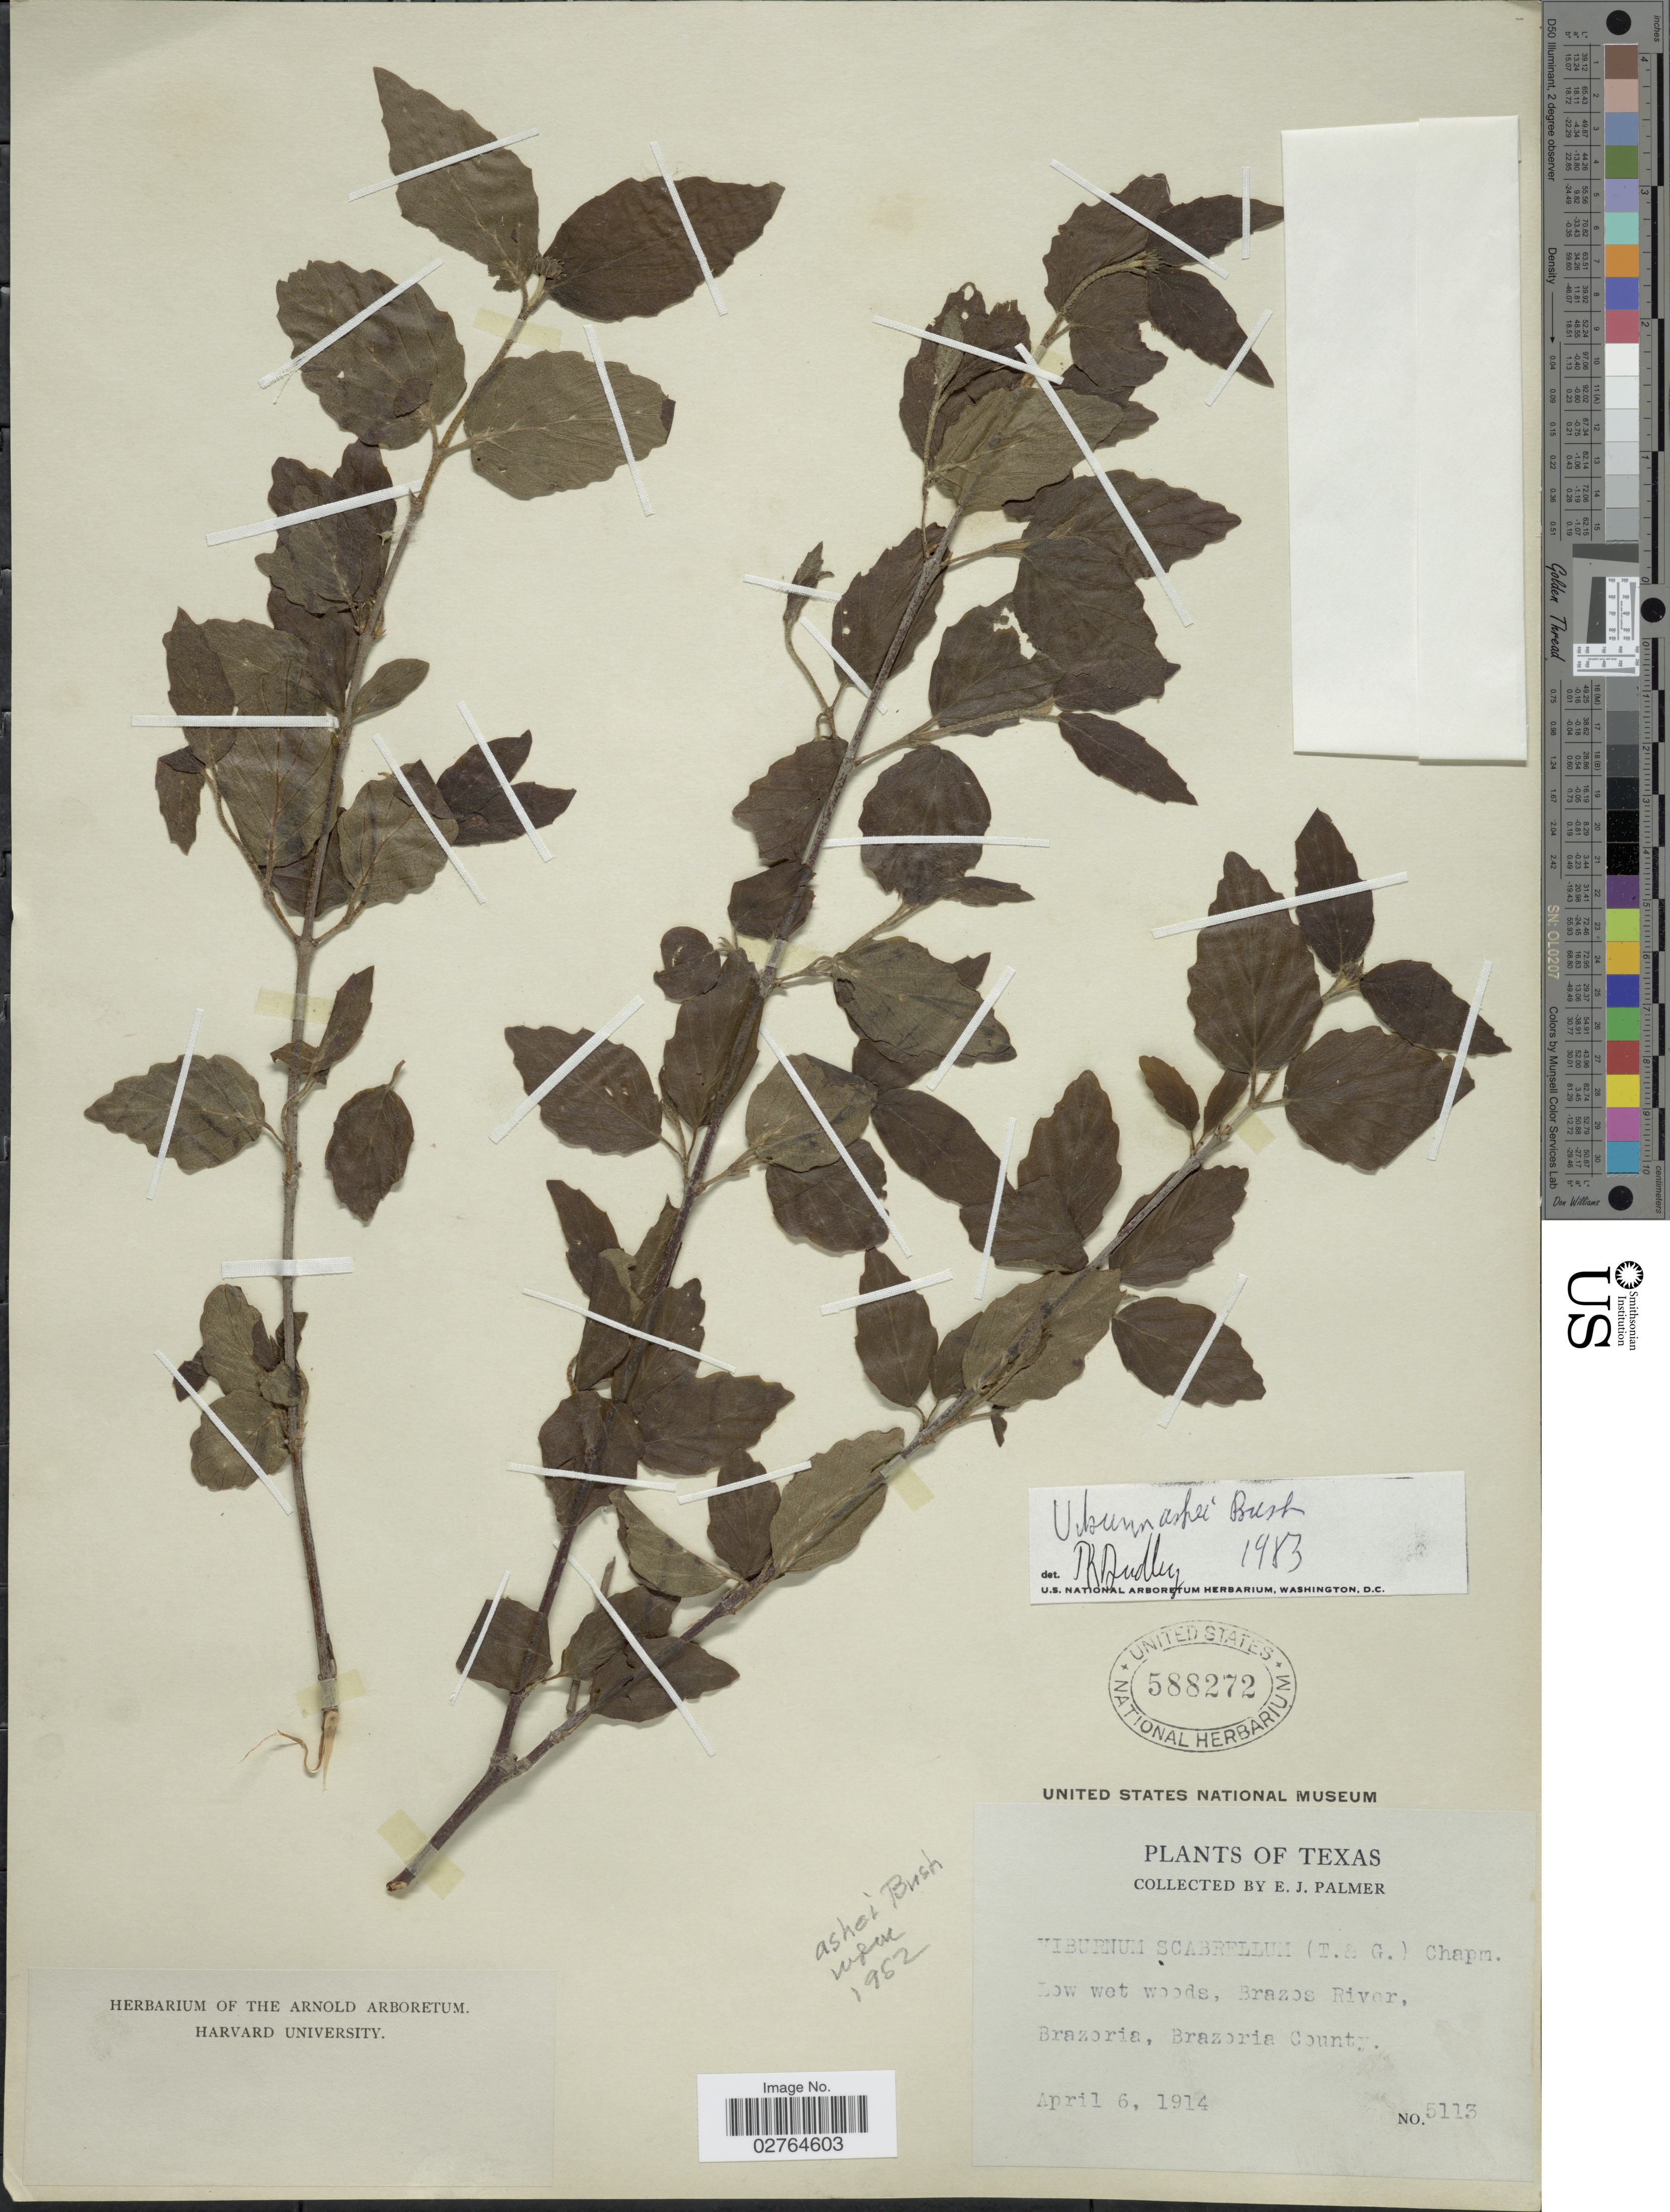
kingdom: Plantae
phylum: Tracheophyta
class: Magnoliopsida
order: Dipsacales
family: Viburnaceae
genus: Viburnum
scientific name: Viburnum scabrellum var. ashei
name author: (Bush) McAtee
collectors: E. J. Palmer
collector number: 5113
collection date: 1914-04-06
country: United States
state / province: Texas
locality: Brazos River, Brazoria, Brazoria County.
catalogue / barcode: US 588272